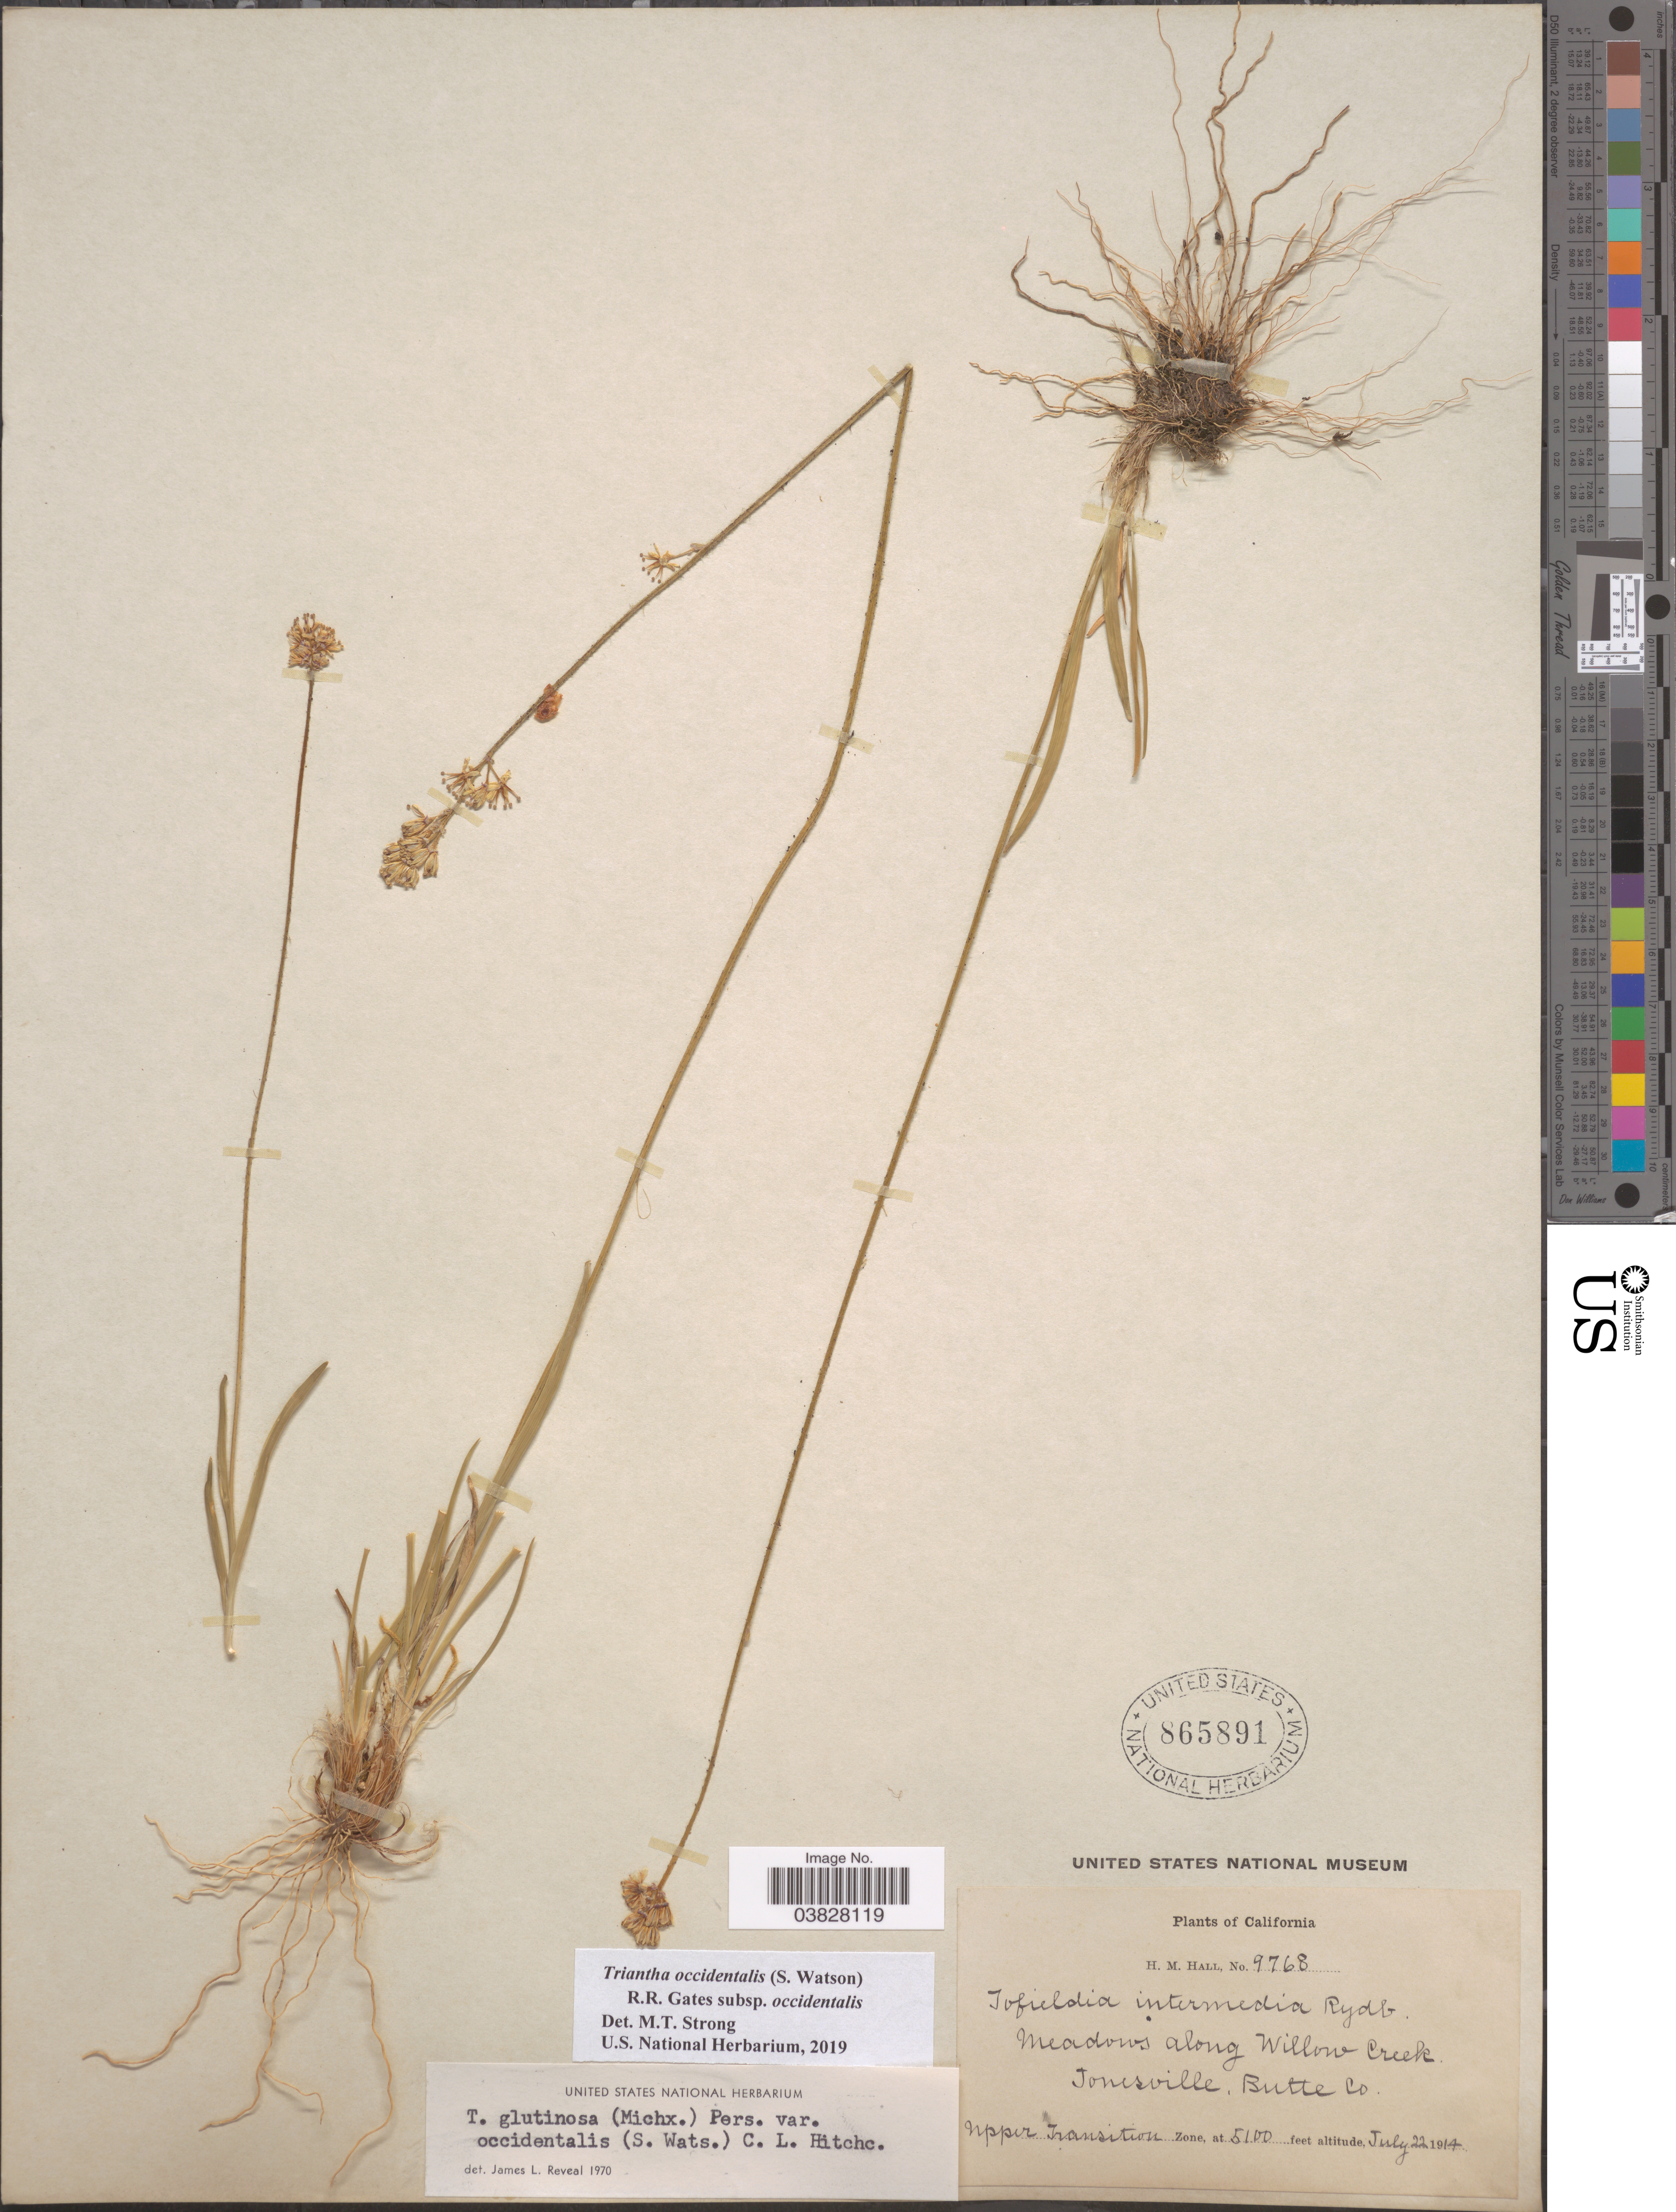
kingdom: Plantae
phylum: Tracheophyta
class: Liliopsida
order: Alismatales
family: Tofieldiaceae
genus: Triantha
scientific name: Triantha occidentalis subsp. occidentalis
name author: (S. Watson) R.R. Gates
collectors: H. M. Hall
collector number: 9768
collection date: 1914-07-22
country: United States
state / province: California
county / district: Butte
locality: Along Willow Creek. Jonesville, Butte Co. Upper Transition Zone.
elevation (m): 1554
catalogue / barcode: US 865891